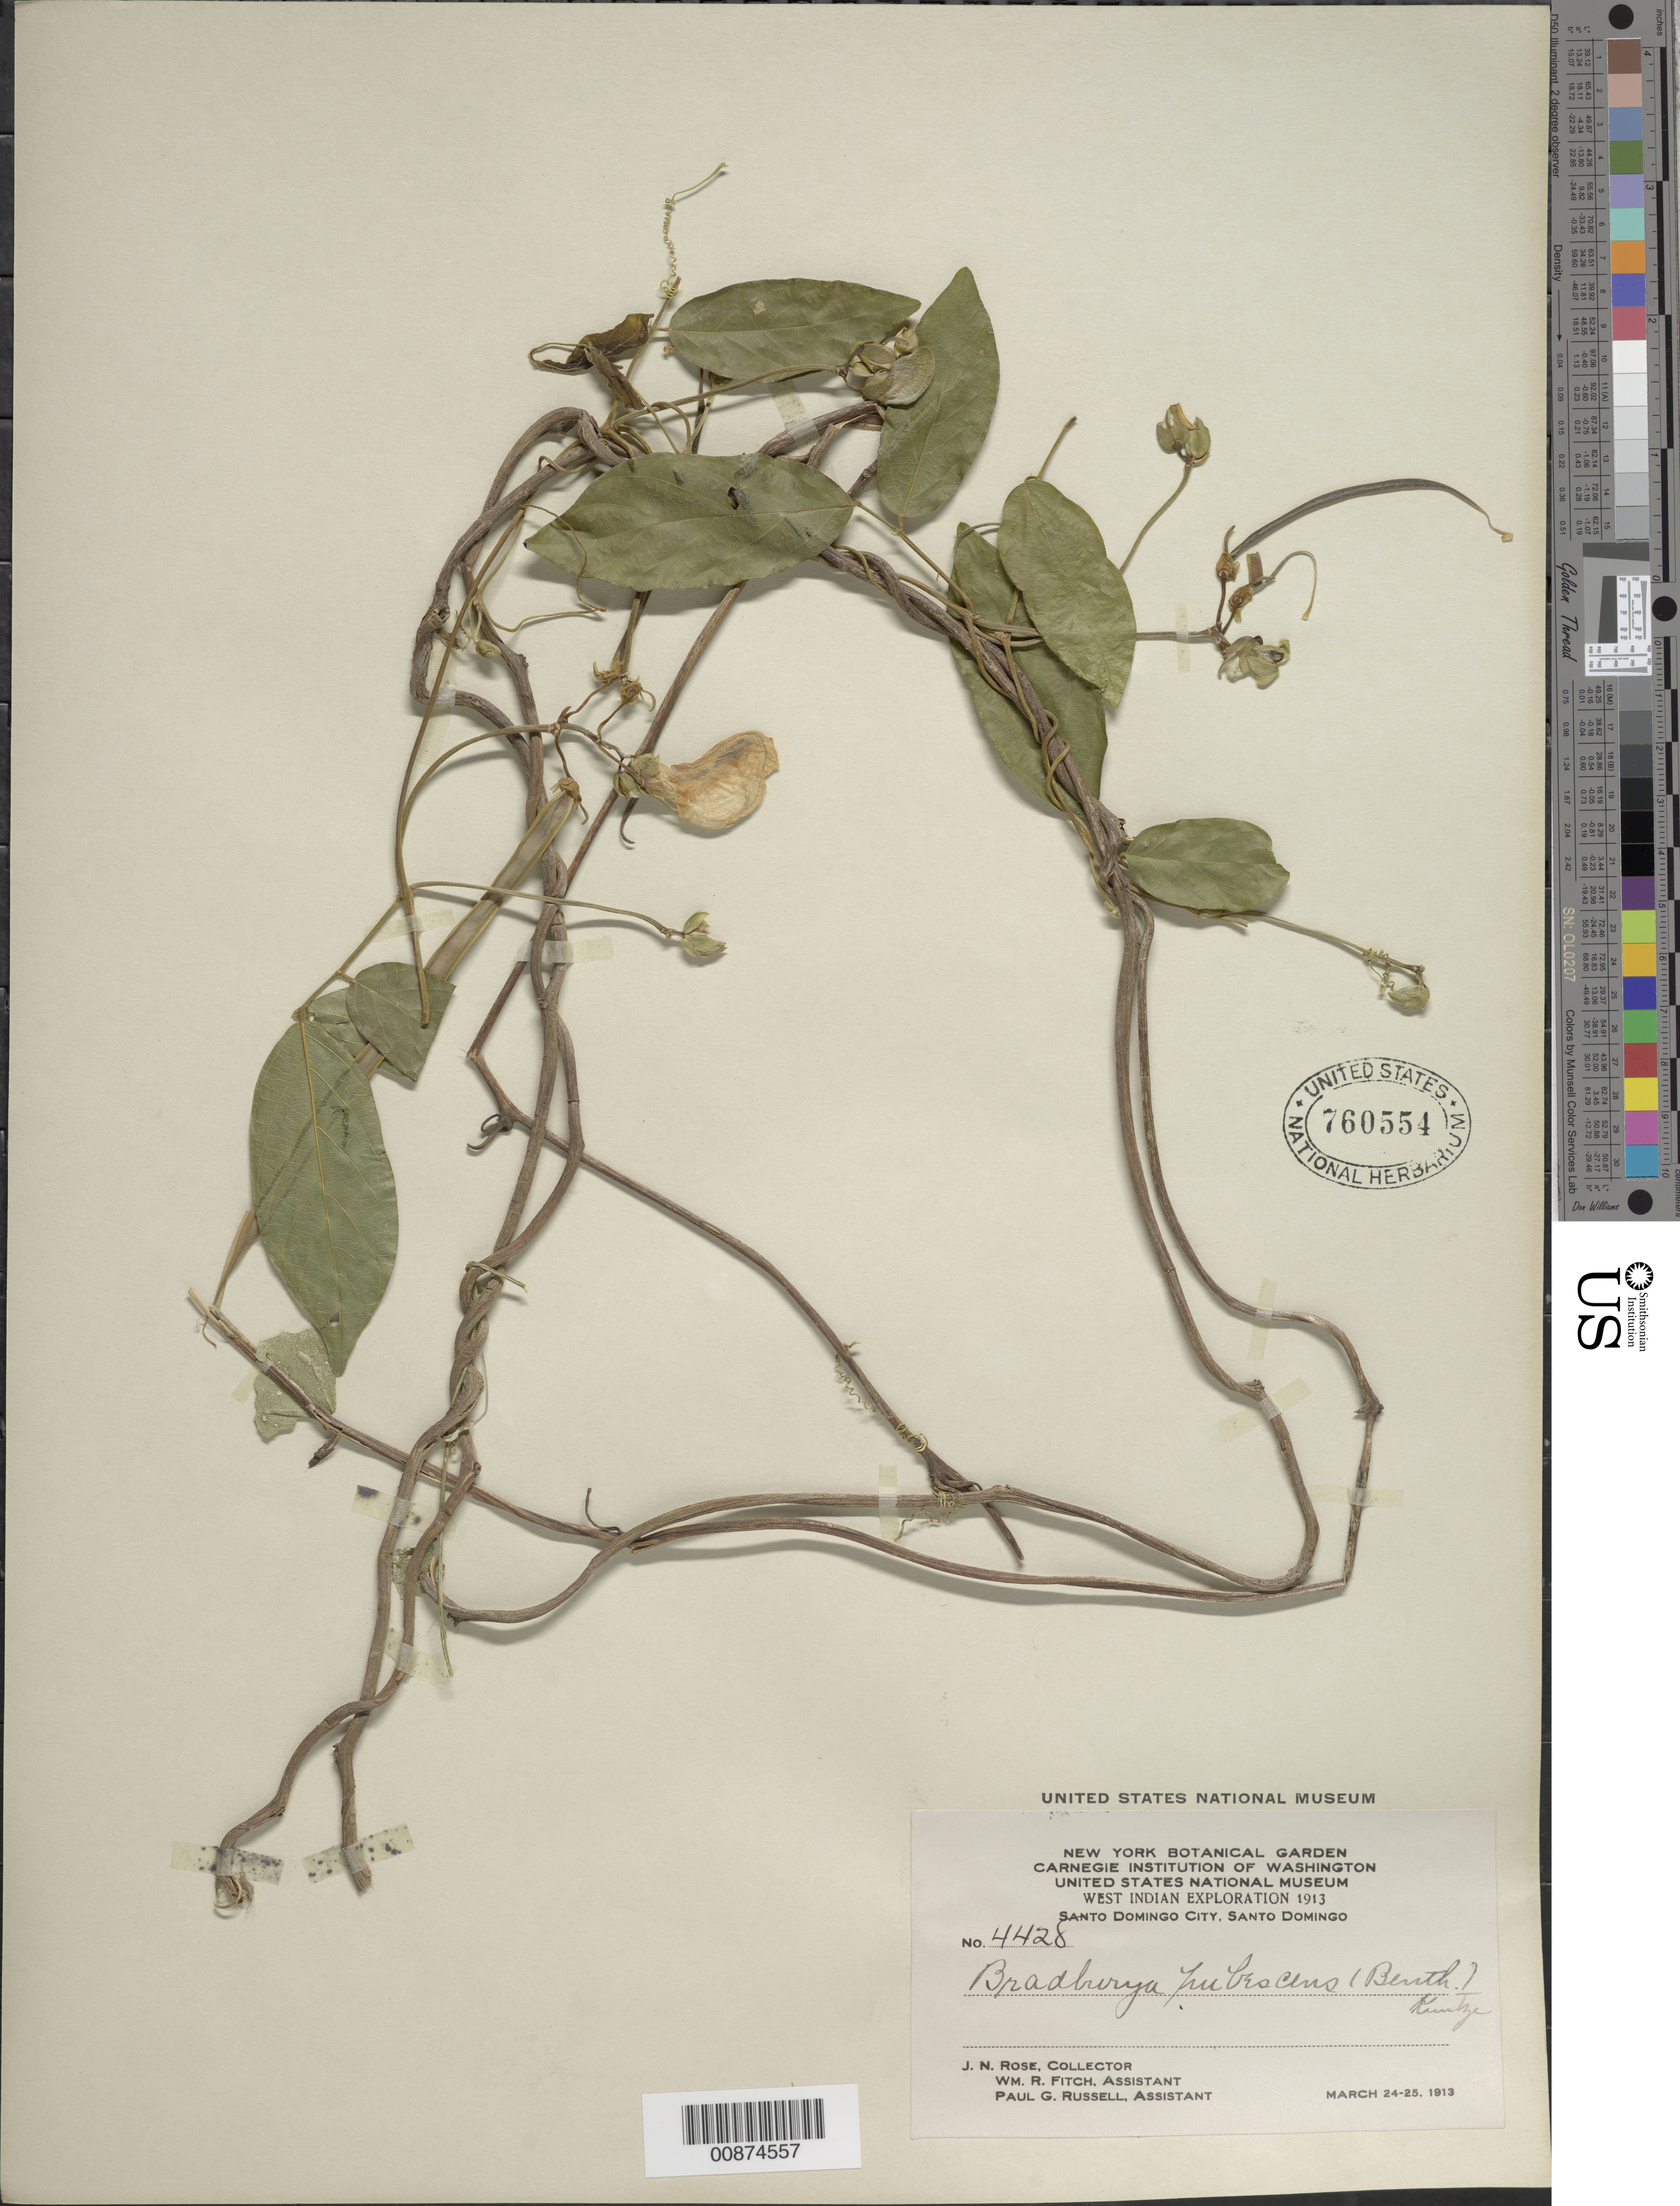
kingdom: Plantae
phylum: Tracheophyta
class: Magnoliopsida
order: Fabales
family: Fabaceae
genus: Centrosema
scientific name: Centrosema pubescens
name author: Benth.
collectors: J. N. Rose, W. R. Fitch & P. G. Russell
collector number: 4428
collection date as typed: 24 Mar 1913 to 25 Mar 1913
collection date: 1913-03-24/1913-03-25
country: Dominican Republic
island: Hispaniola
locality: Santo Domingo City, Santo Domingo.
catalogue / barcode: US 760554